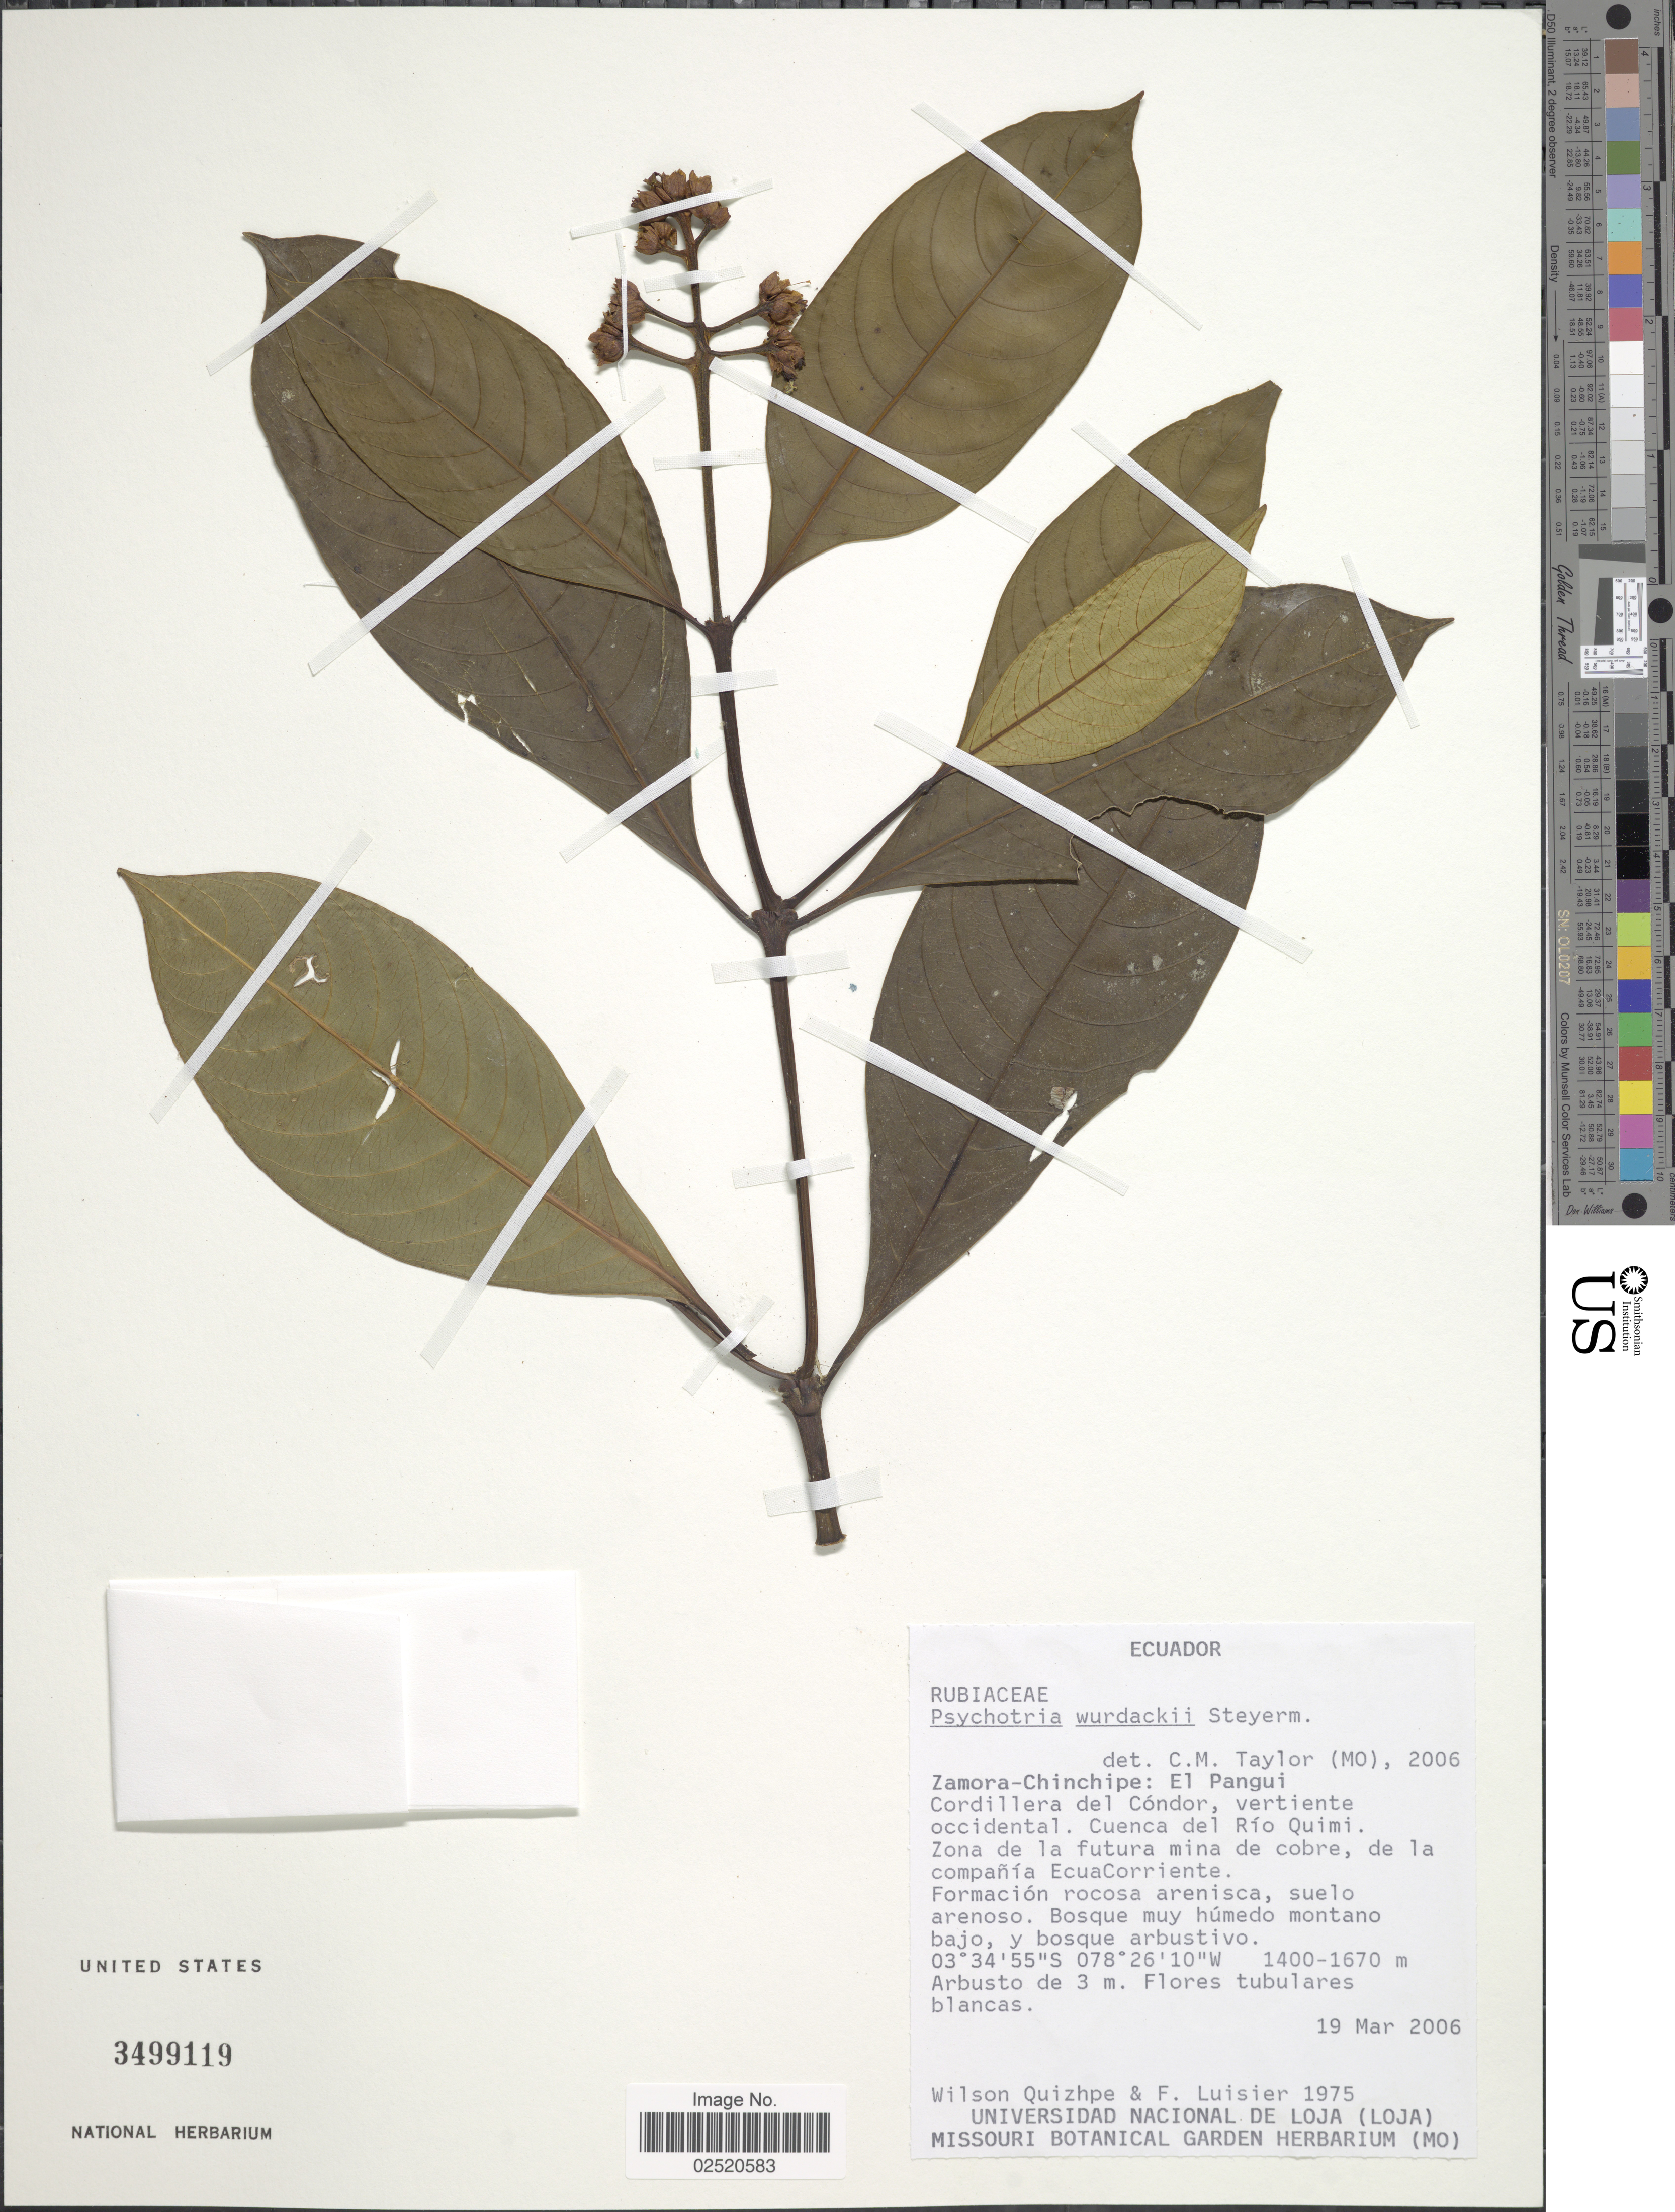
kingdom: Plantae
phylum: Tracheophyta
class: Magnoliopsida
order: Gentianales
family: Rubiaceae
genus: Psychotria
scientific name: Psychotria wurdackii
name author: Steyerm.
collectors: W. Quizhpe & F. Luisier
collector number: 1975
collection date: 2006-03-19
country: Ecuador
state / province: Zamora-Chinchipe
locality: El Pangui. Cordillera del Cóndor, vertiente occidental. Cuenca del Río Quimi. Zona de la futura mina de cobre, de la compañia EcuaCorriente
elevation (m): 1400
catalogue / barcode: US 3499119